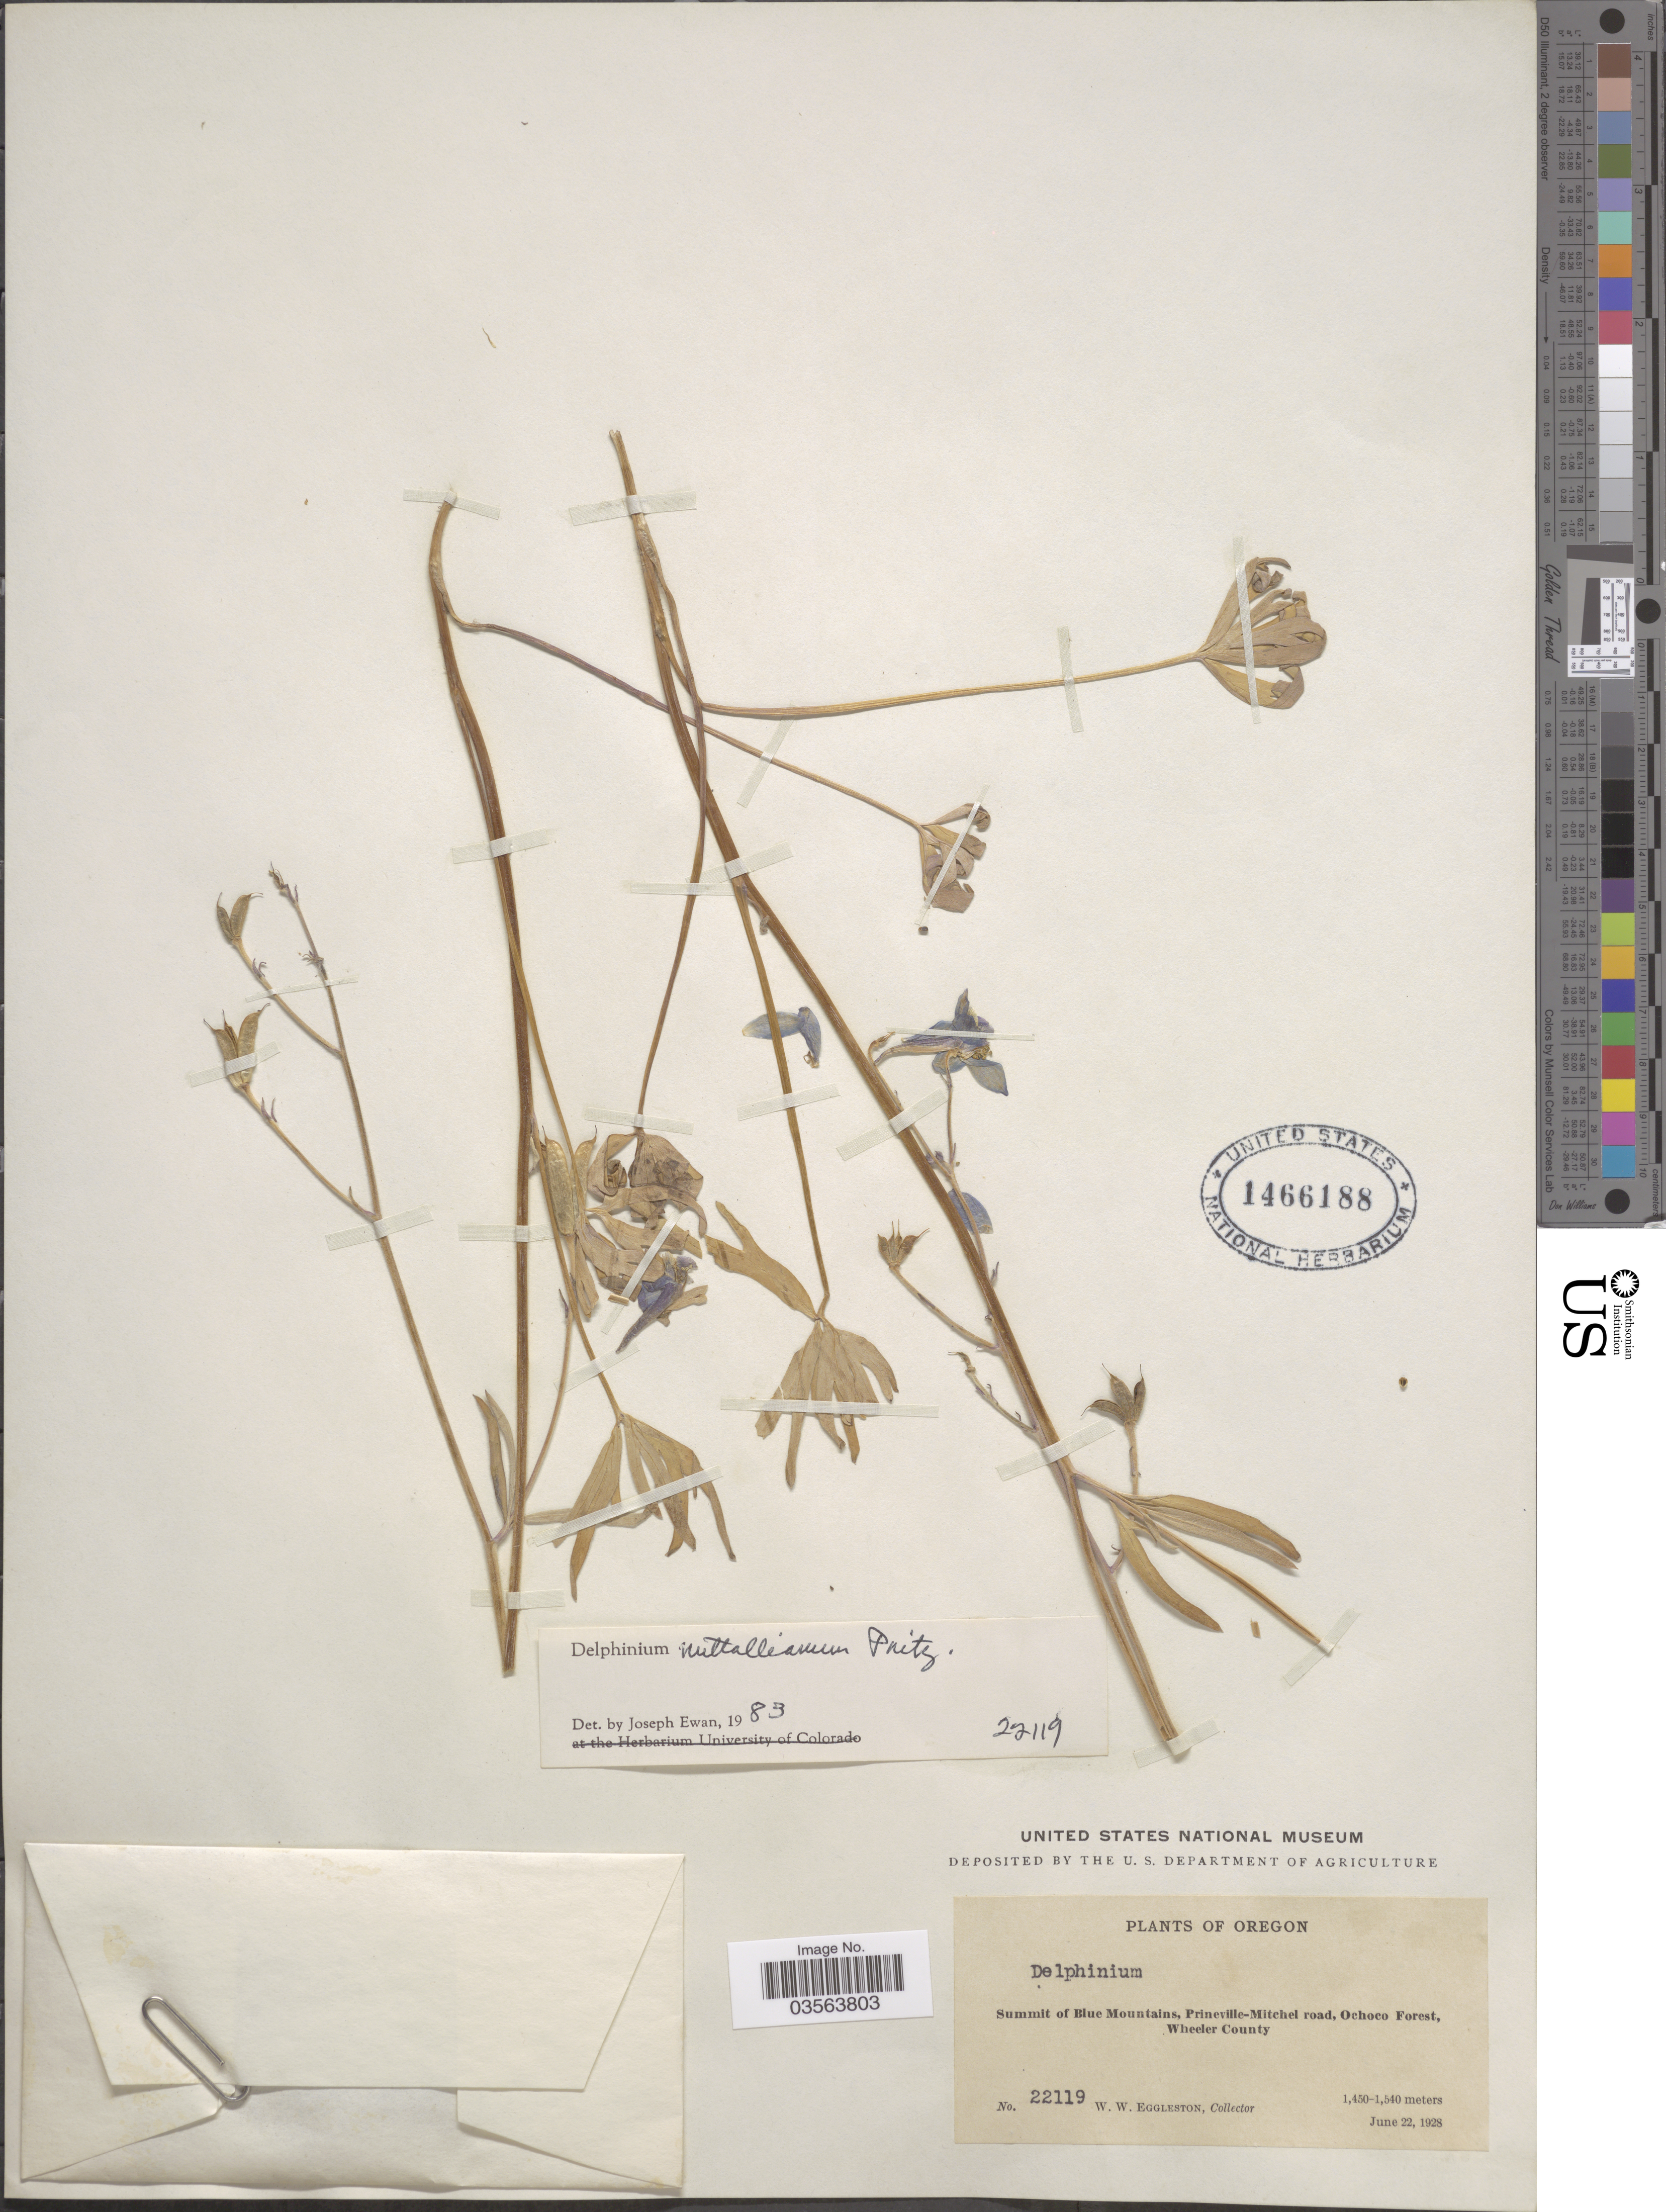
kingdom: Plantae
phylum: Tracheophyta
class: Magnoliopsida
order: Ranunculales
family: Ranunculaceae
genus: Delphinium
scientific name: Delphinium nuttallianum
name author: E. Pritz. ex Walpers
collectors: W. W. Eggleston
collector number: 22119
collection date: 1928-06-22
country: United States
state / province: Oregon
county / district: Wheeler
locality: Summit of Blue Mountains, Prineville-Mitchel road, Ochoco Forest, Wheeler County.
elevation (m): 1450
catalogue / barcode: US 1466188